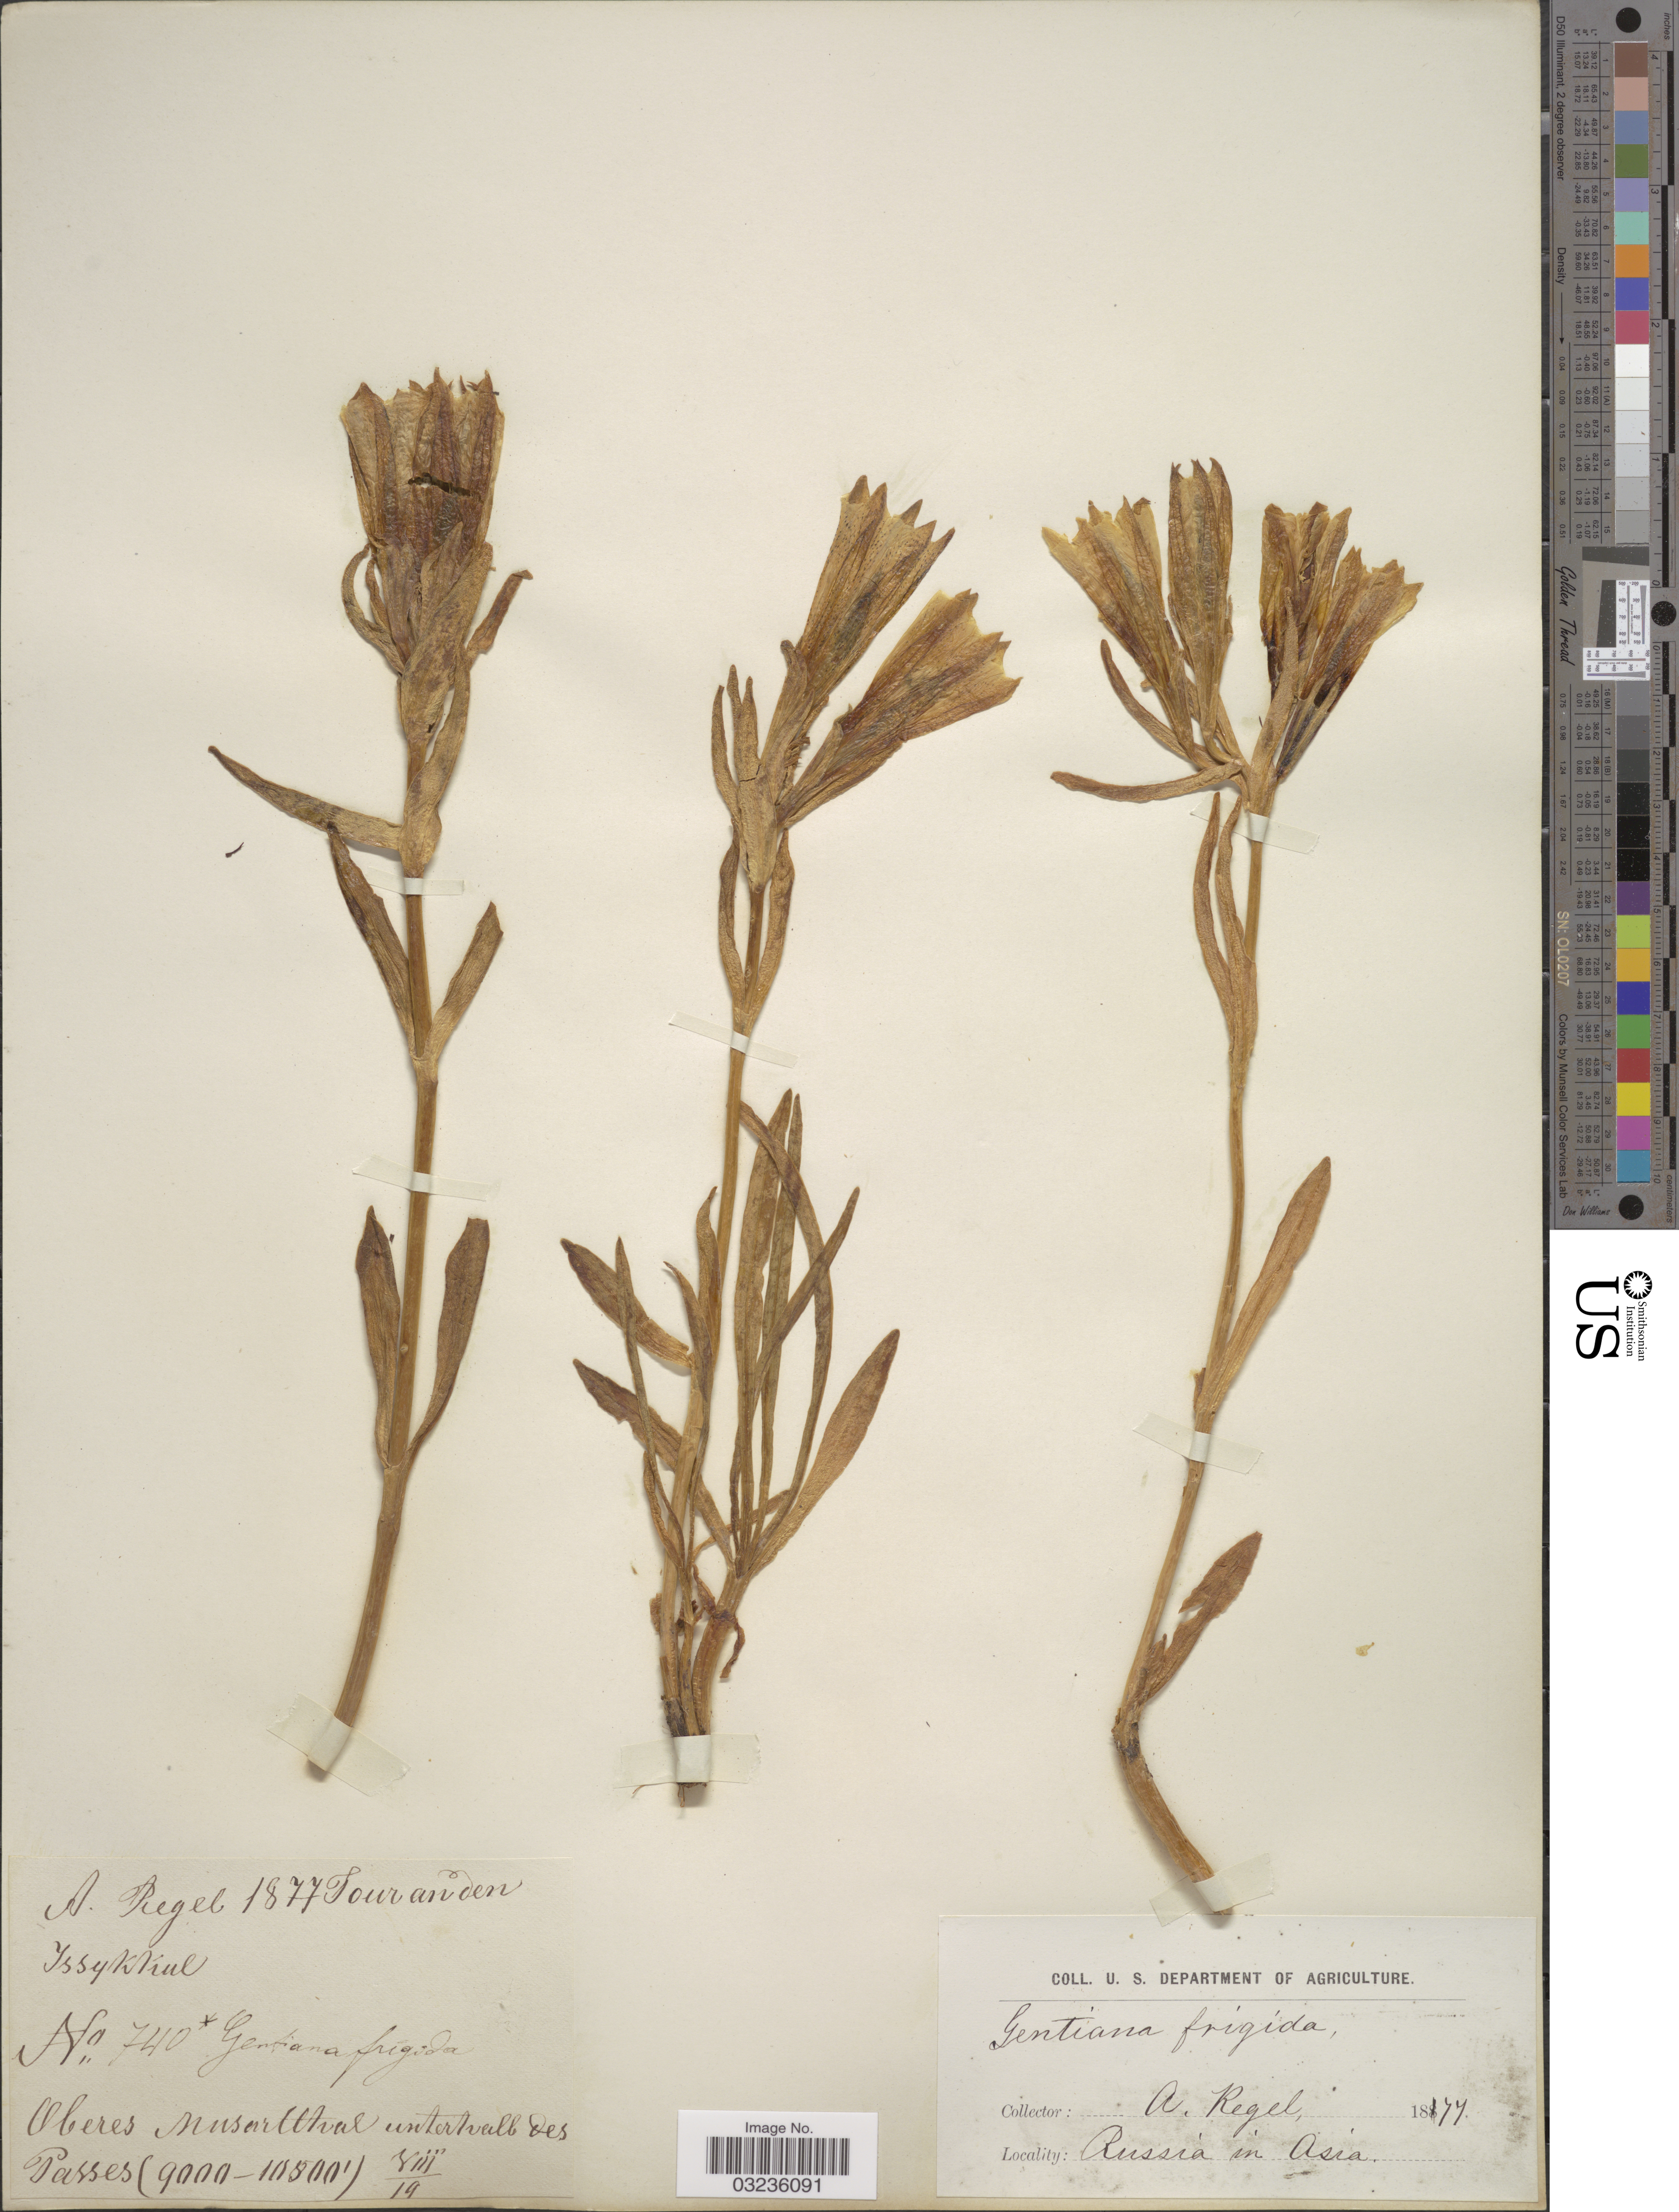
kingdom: Plantae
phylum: Tracheophyta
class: Magnoliopsida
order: Gentianales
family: Gentianaceae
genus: Gentiana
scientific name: Gentiana frigida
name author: Haenke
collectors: A. Regel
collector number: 740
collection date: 1877-08-19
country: Russian Federation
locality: Russia in Asia, Oberes Musartthal untervalb des Passes.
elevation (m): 2743